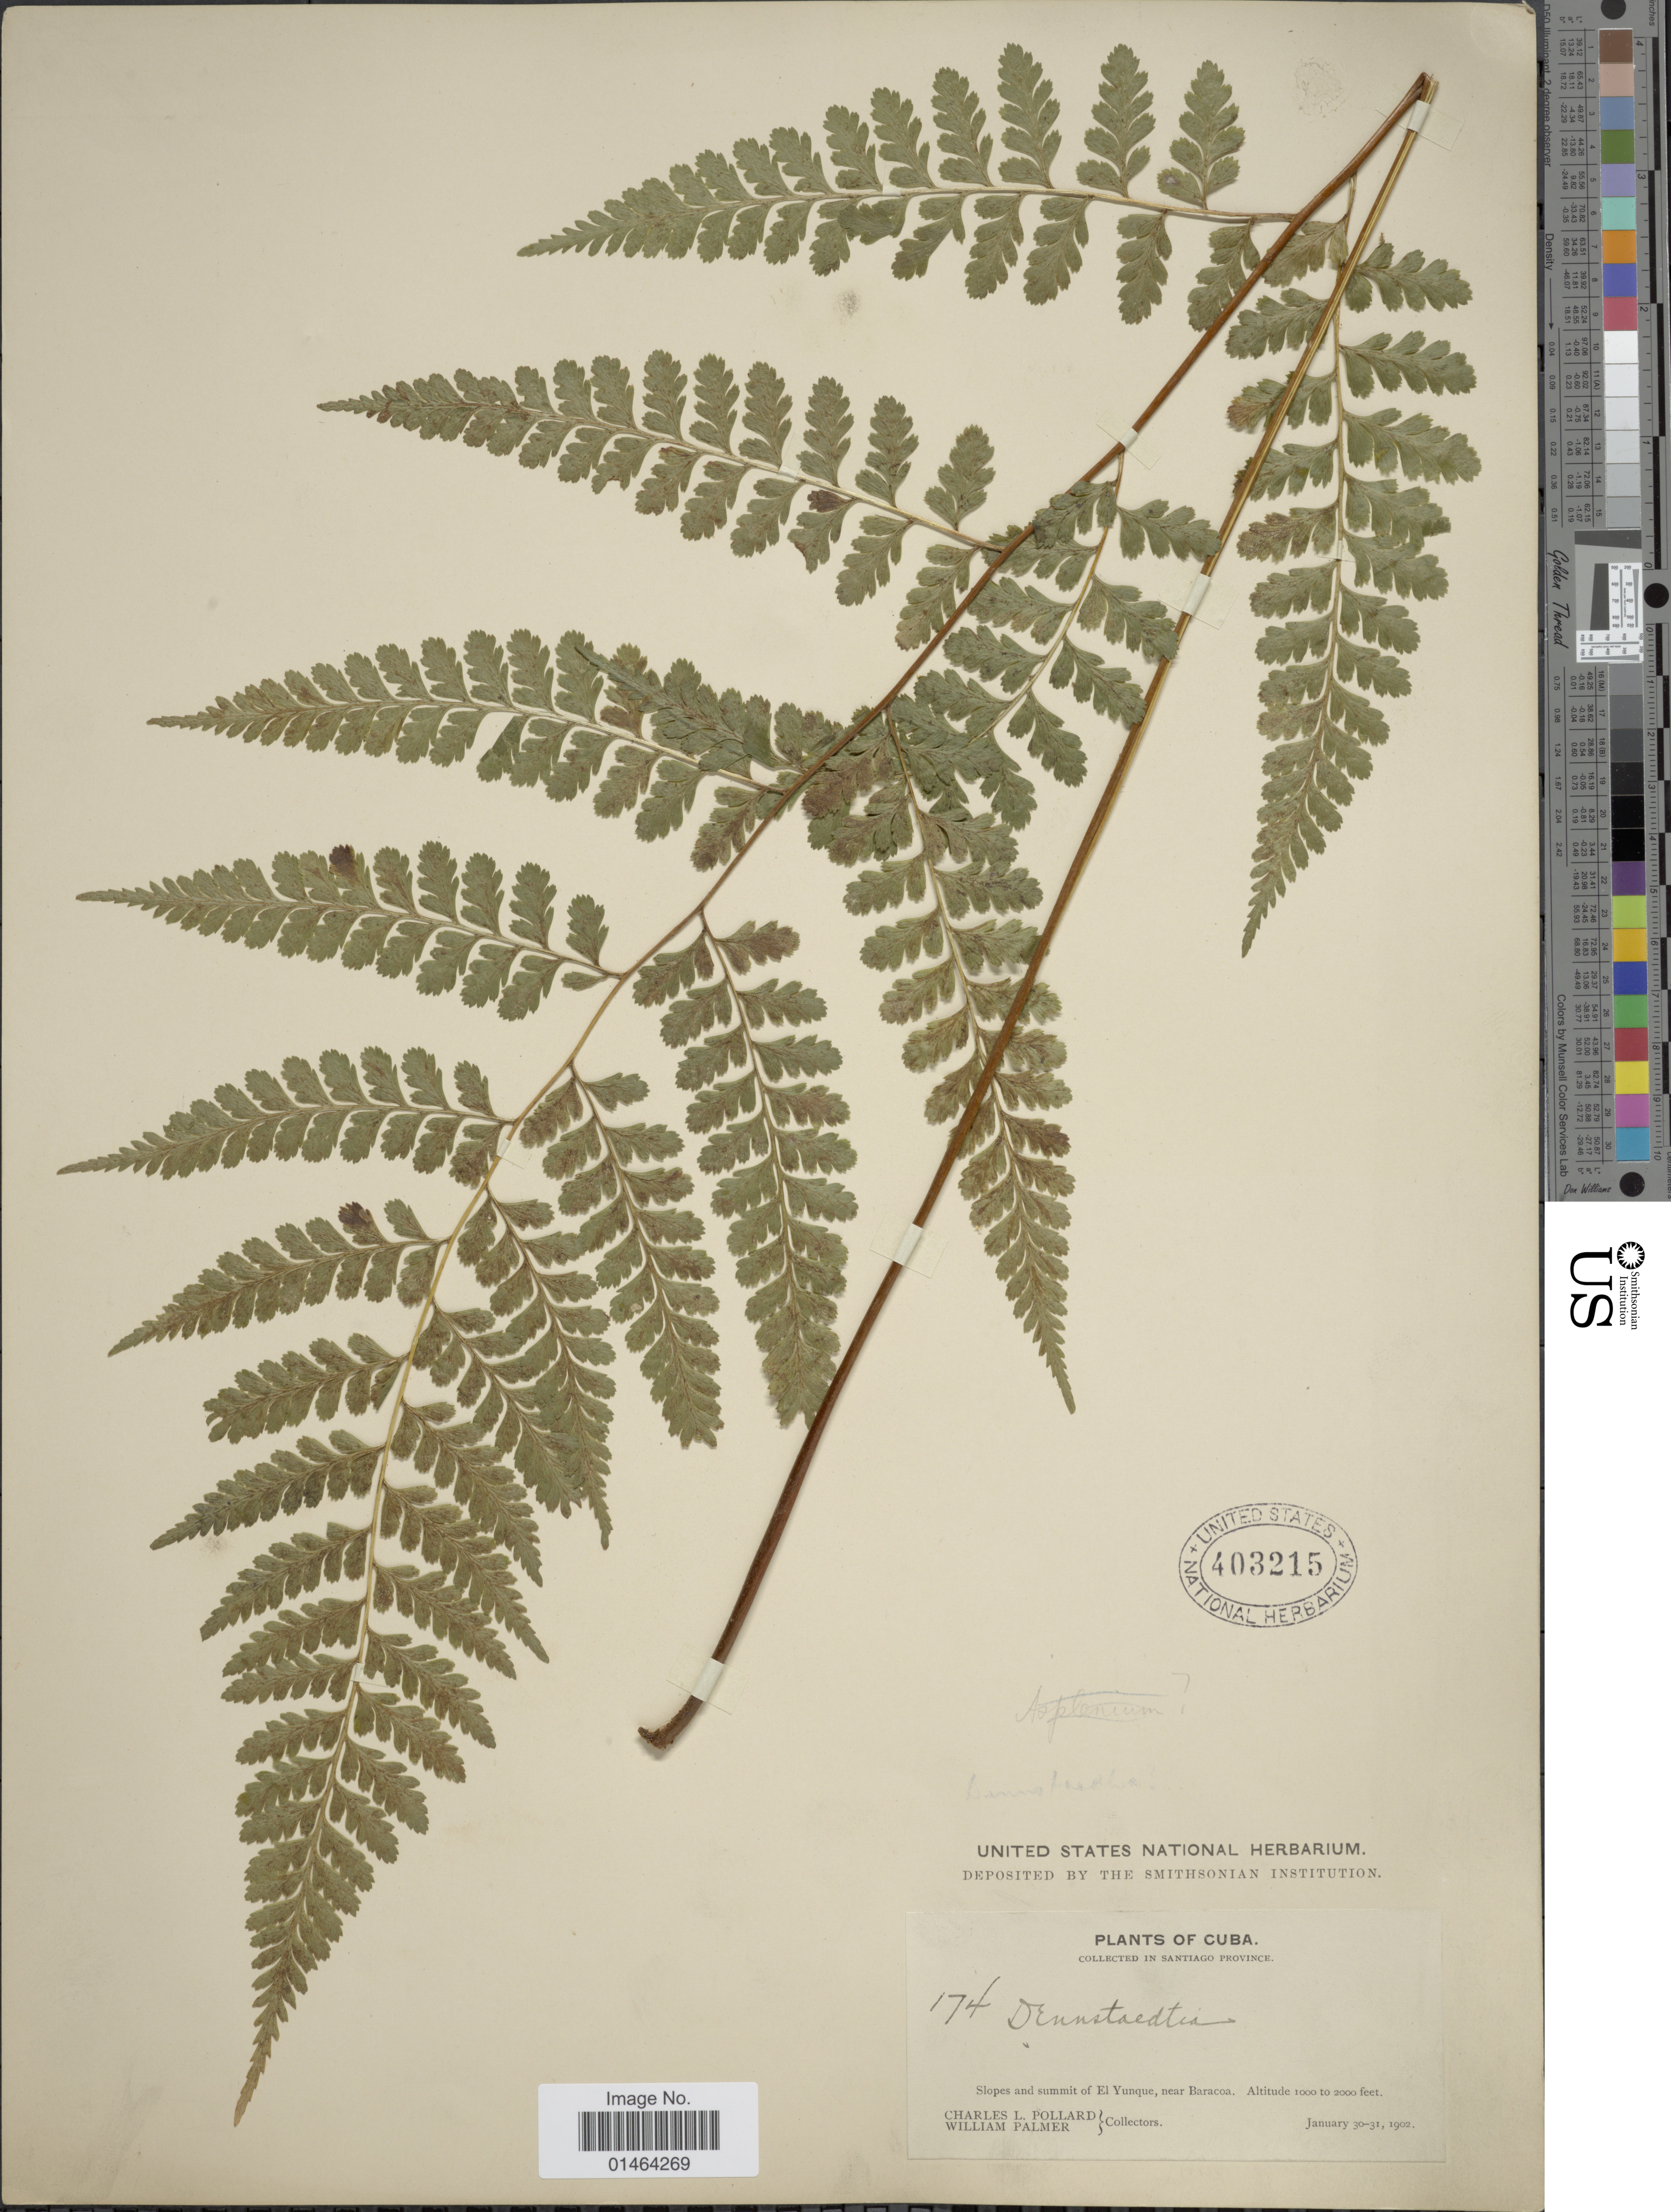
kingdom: Plantae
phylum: Tracheophyta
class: Polypodiopsida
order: Polypodiales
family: Dennstaedtiaceae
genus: Dennstaedtia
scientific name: Dennstaedtia bipinnata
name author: (Cav.) Maxon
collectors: C. L. Pollard & W. Palmer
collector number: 174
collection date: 1902-01-30/1902-01-31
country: Cuba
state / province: Santiago de Cuba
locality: Slopes and summit of El Yunque, near Baracoa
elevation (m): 305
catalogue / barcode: US 403215